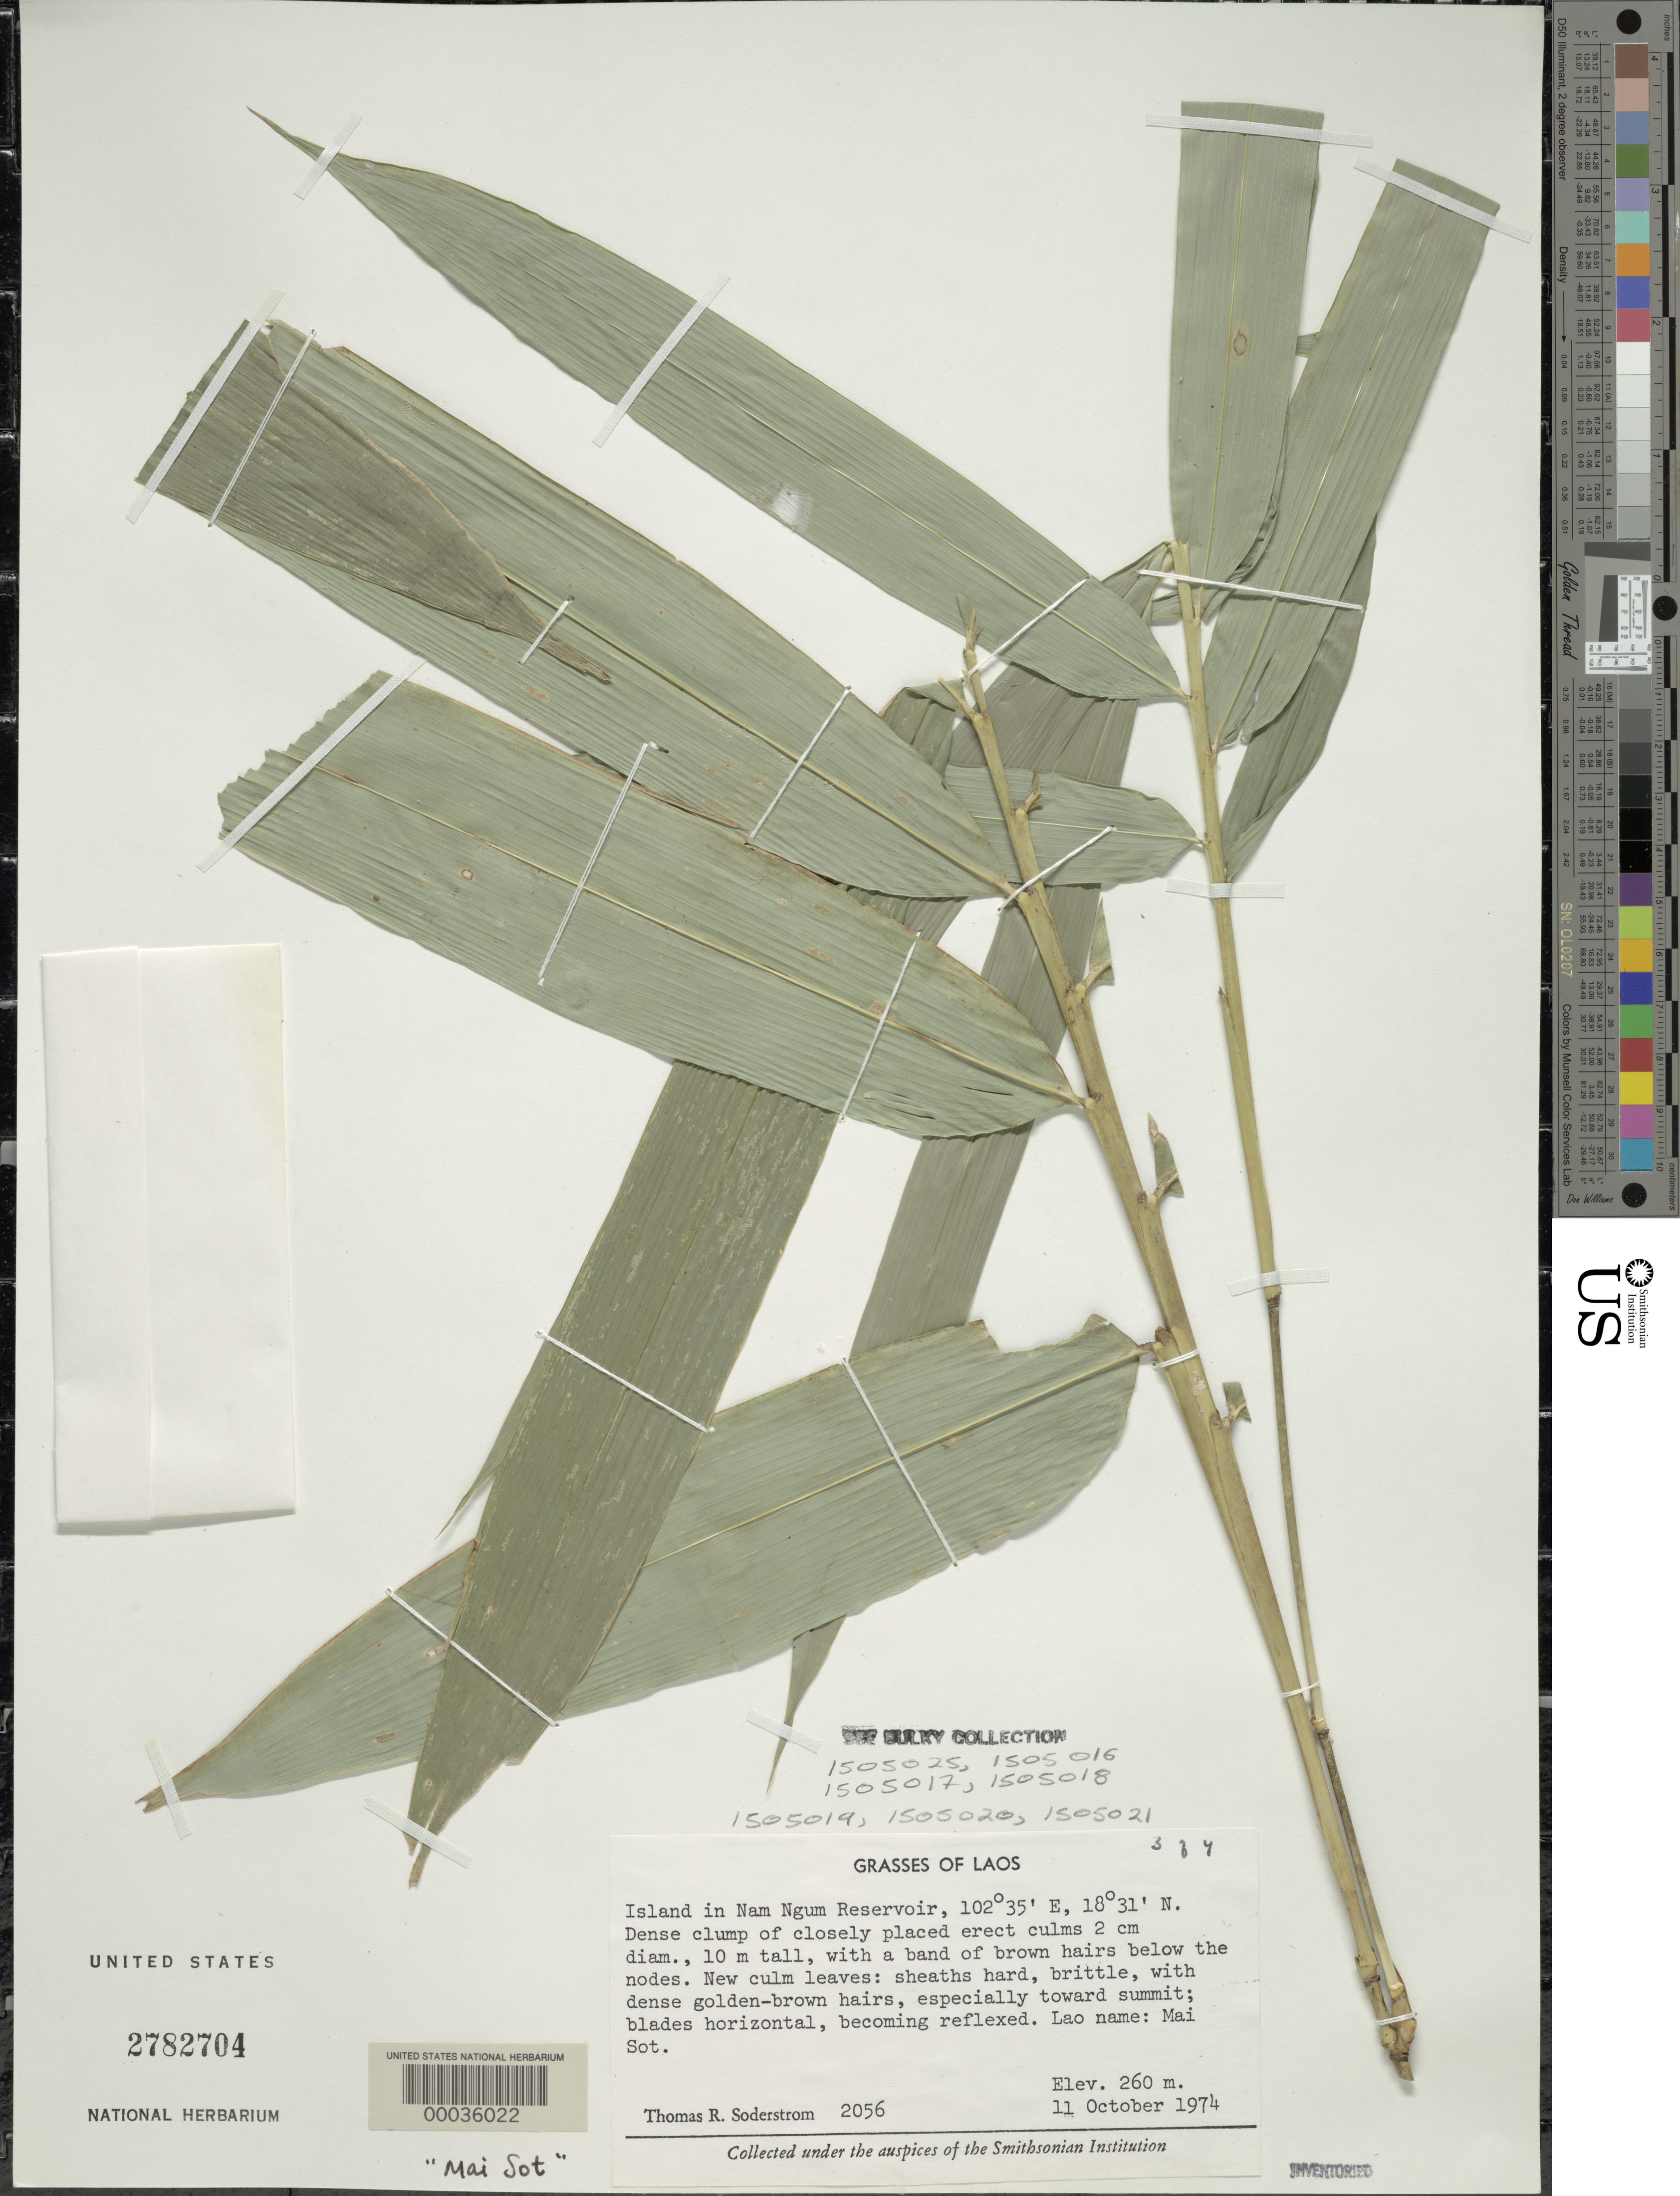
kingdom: Plantae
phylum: Tracheophyta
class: Liliopsida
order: Poales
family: Poaceae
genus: Dendrocalamus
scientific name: Dendrocalamus sp.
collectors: T. R. Soderstrom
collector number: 2056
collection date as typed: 11 Oct 1974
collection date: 1974-10-11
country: Laos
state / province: Viangchan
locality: Nam Ngum Reservoir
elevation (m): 260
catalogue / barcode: US 2782704